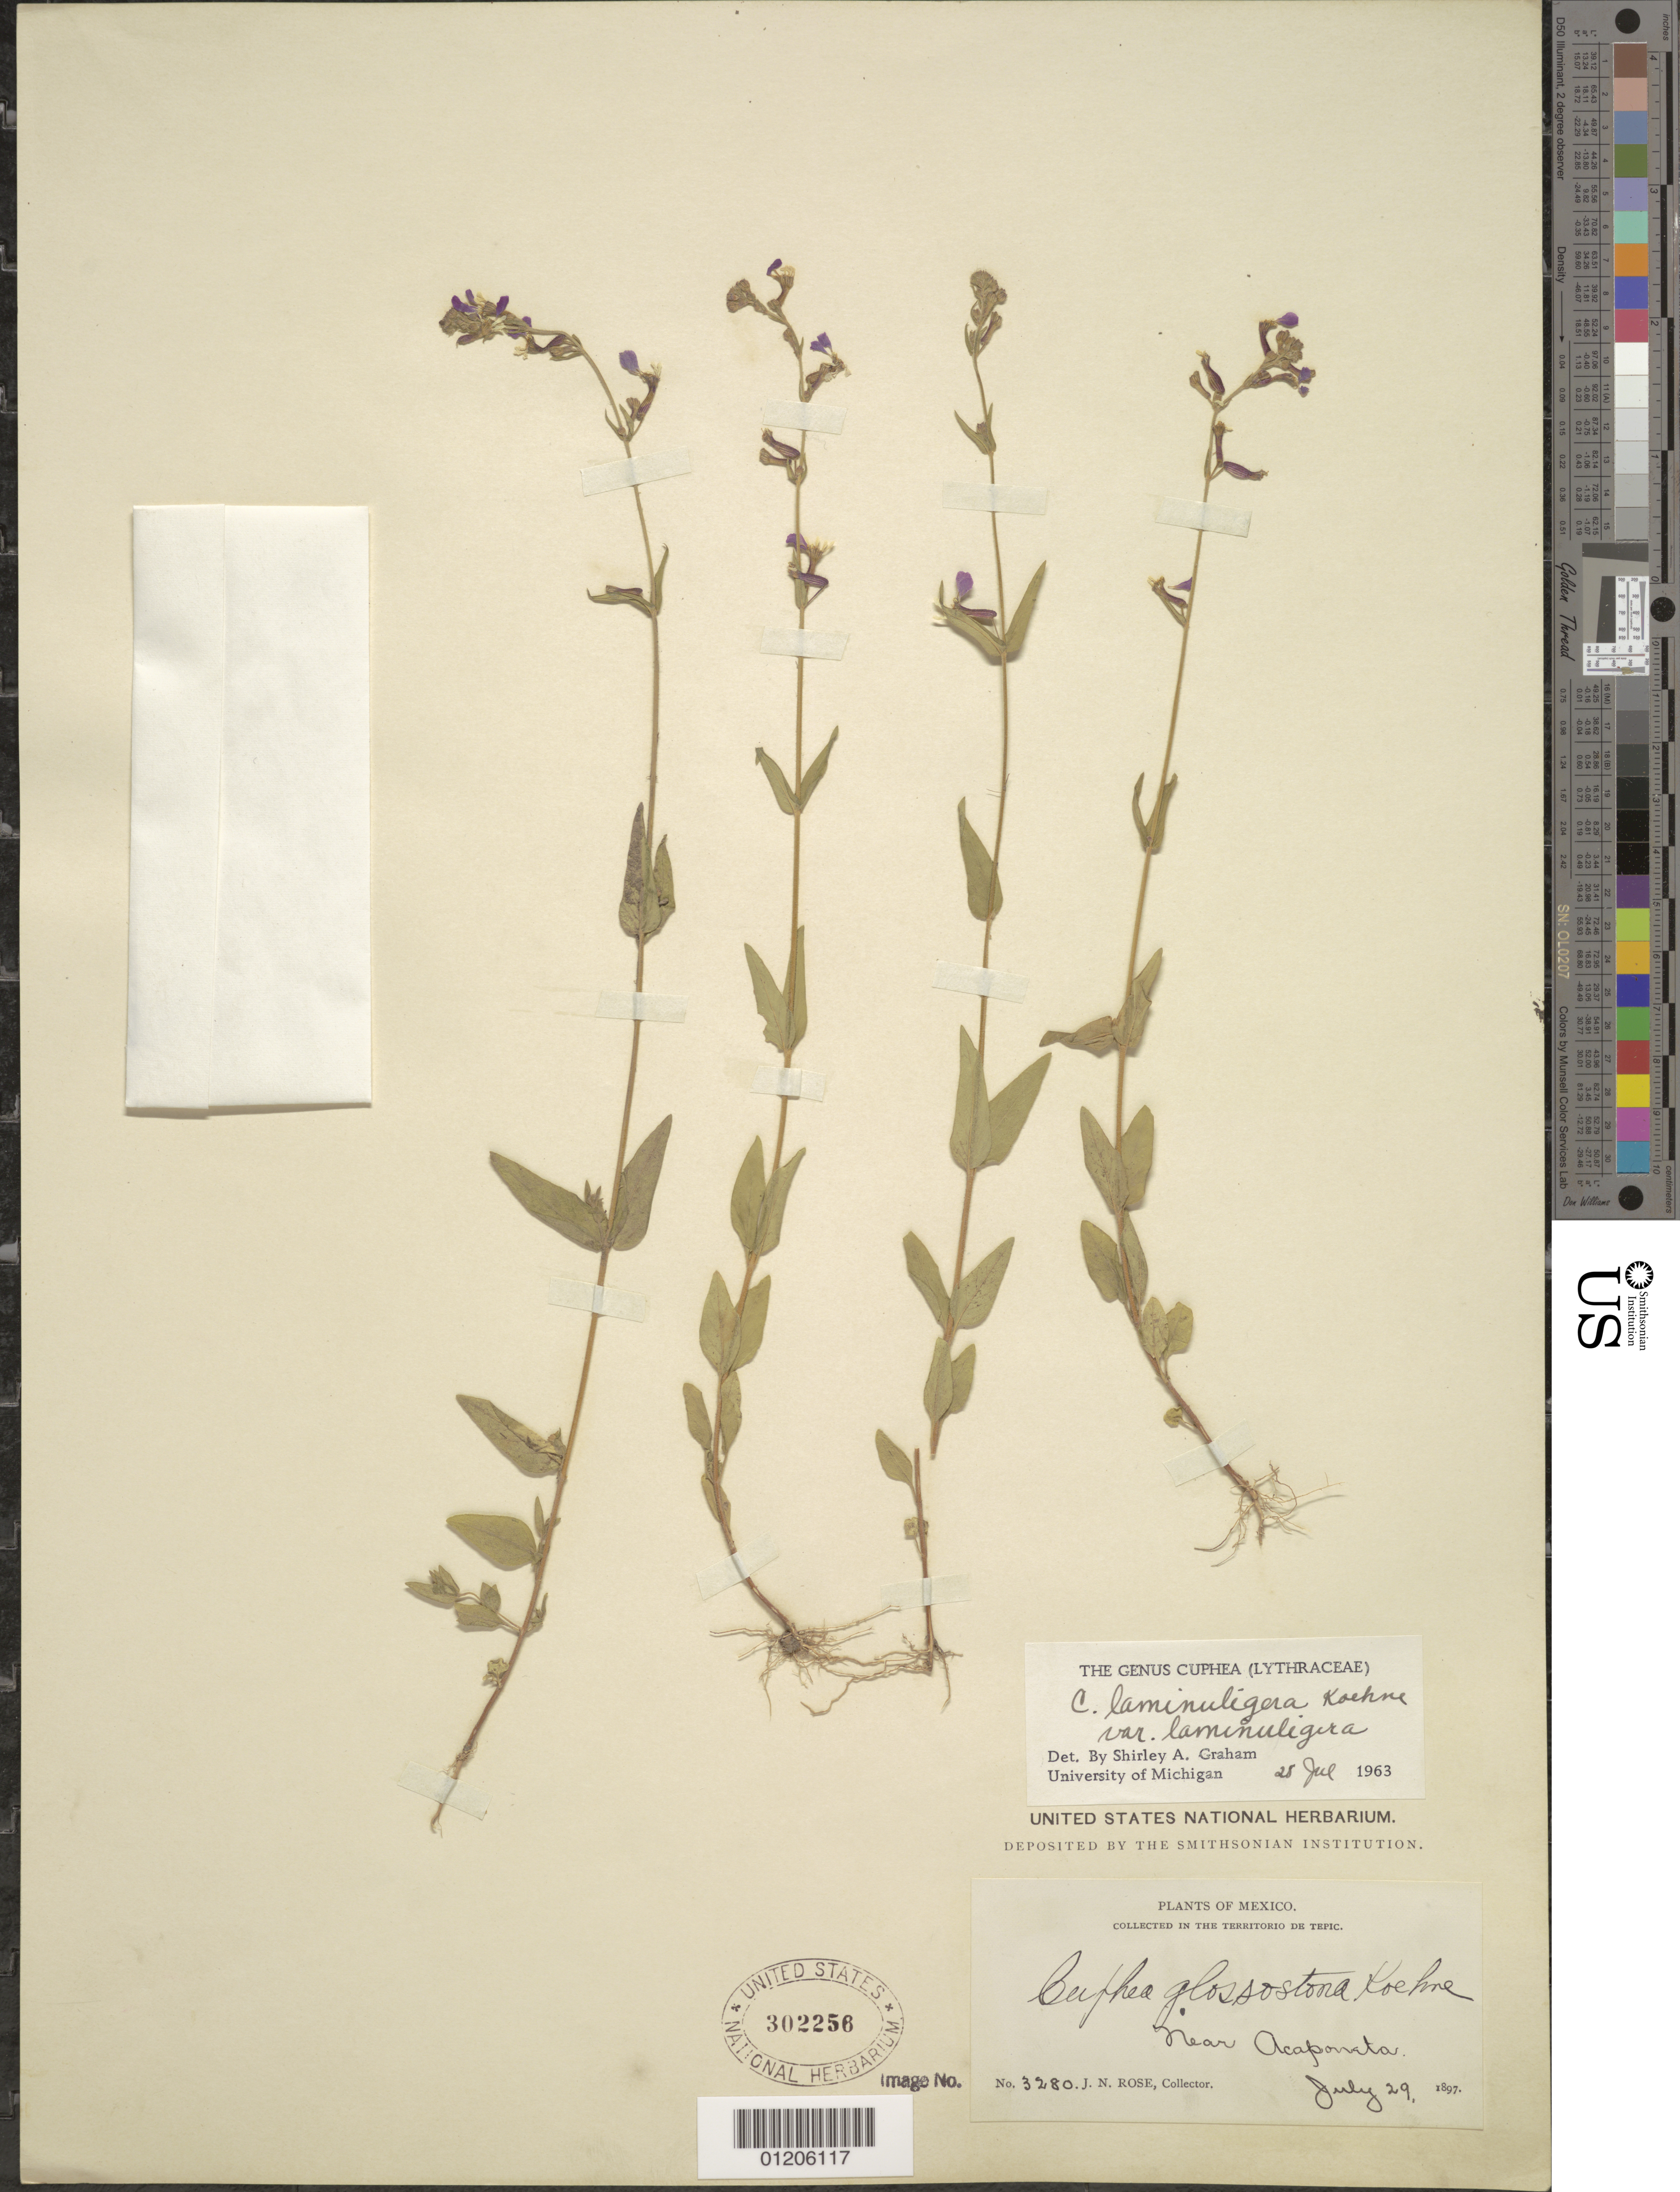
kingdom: Plantae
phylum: Tracheophyta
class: Magnoliopsida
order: Myrtales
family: Lythraceae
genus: Cuphea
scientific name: Cuphea laminuligera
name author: Koehne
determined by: Graham, S.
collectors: J. N. Rose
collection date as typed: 29 Jul 1897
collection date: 1897-07-29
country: Mexico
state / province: Nayarit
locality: Tepic, near Acaponeta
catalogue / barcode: US 302258